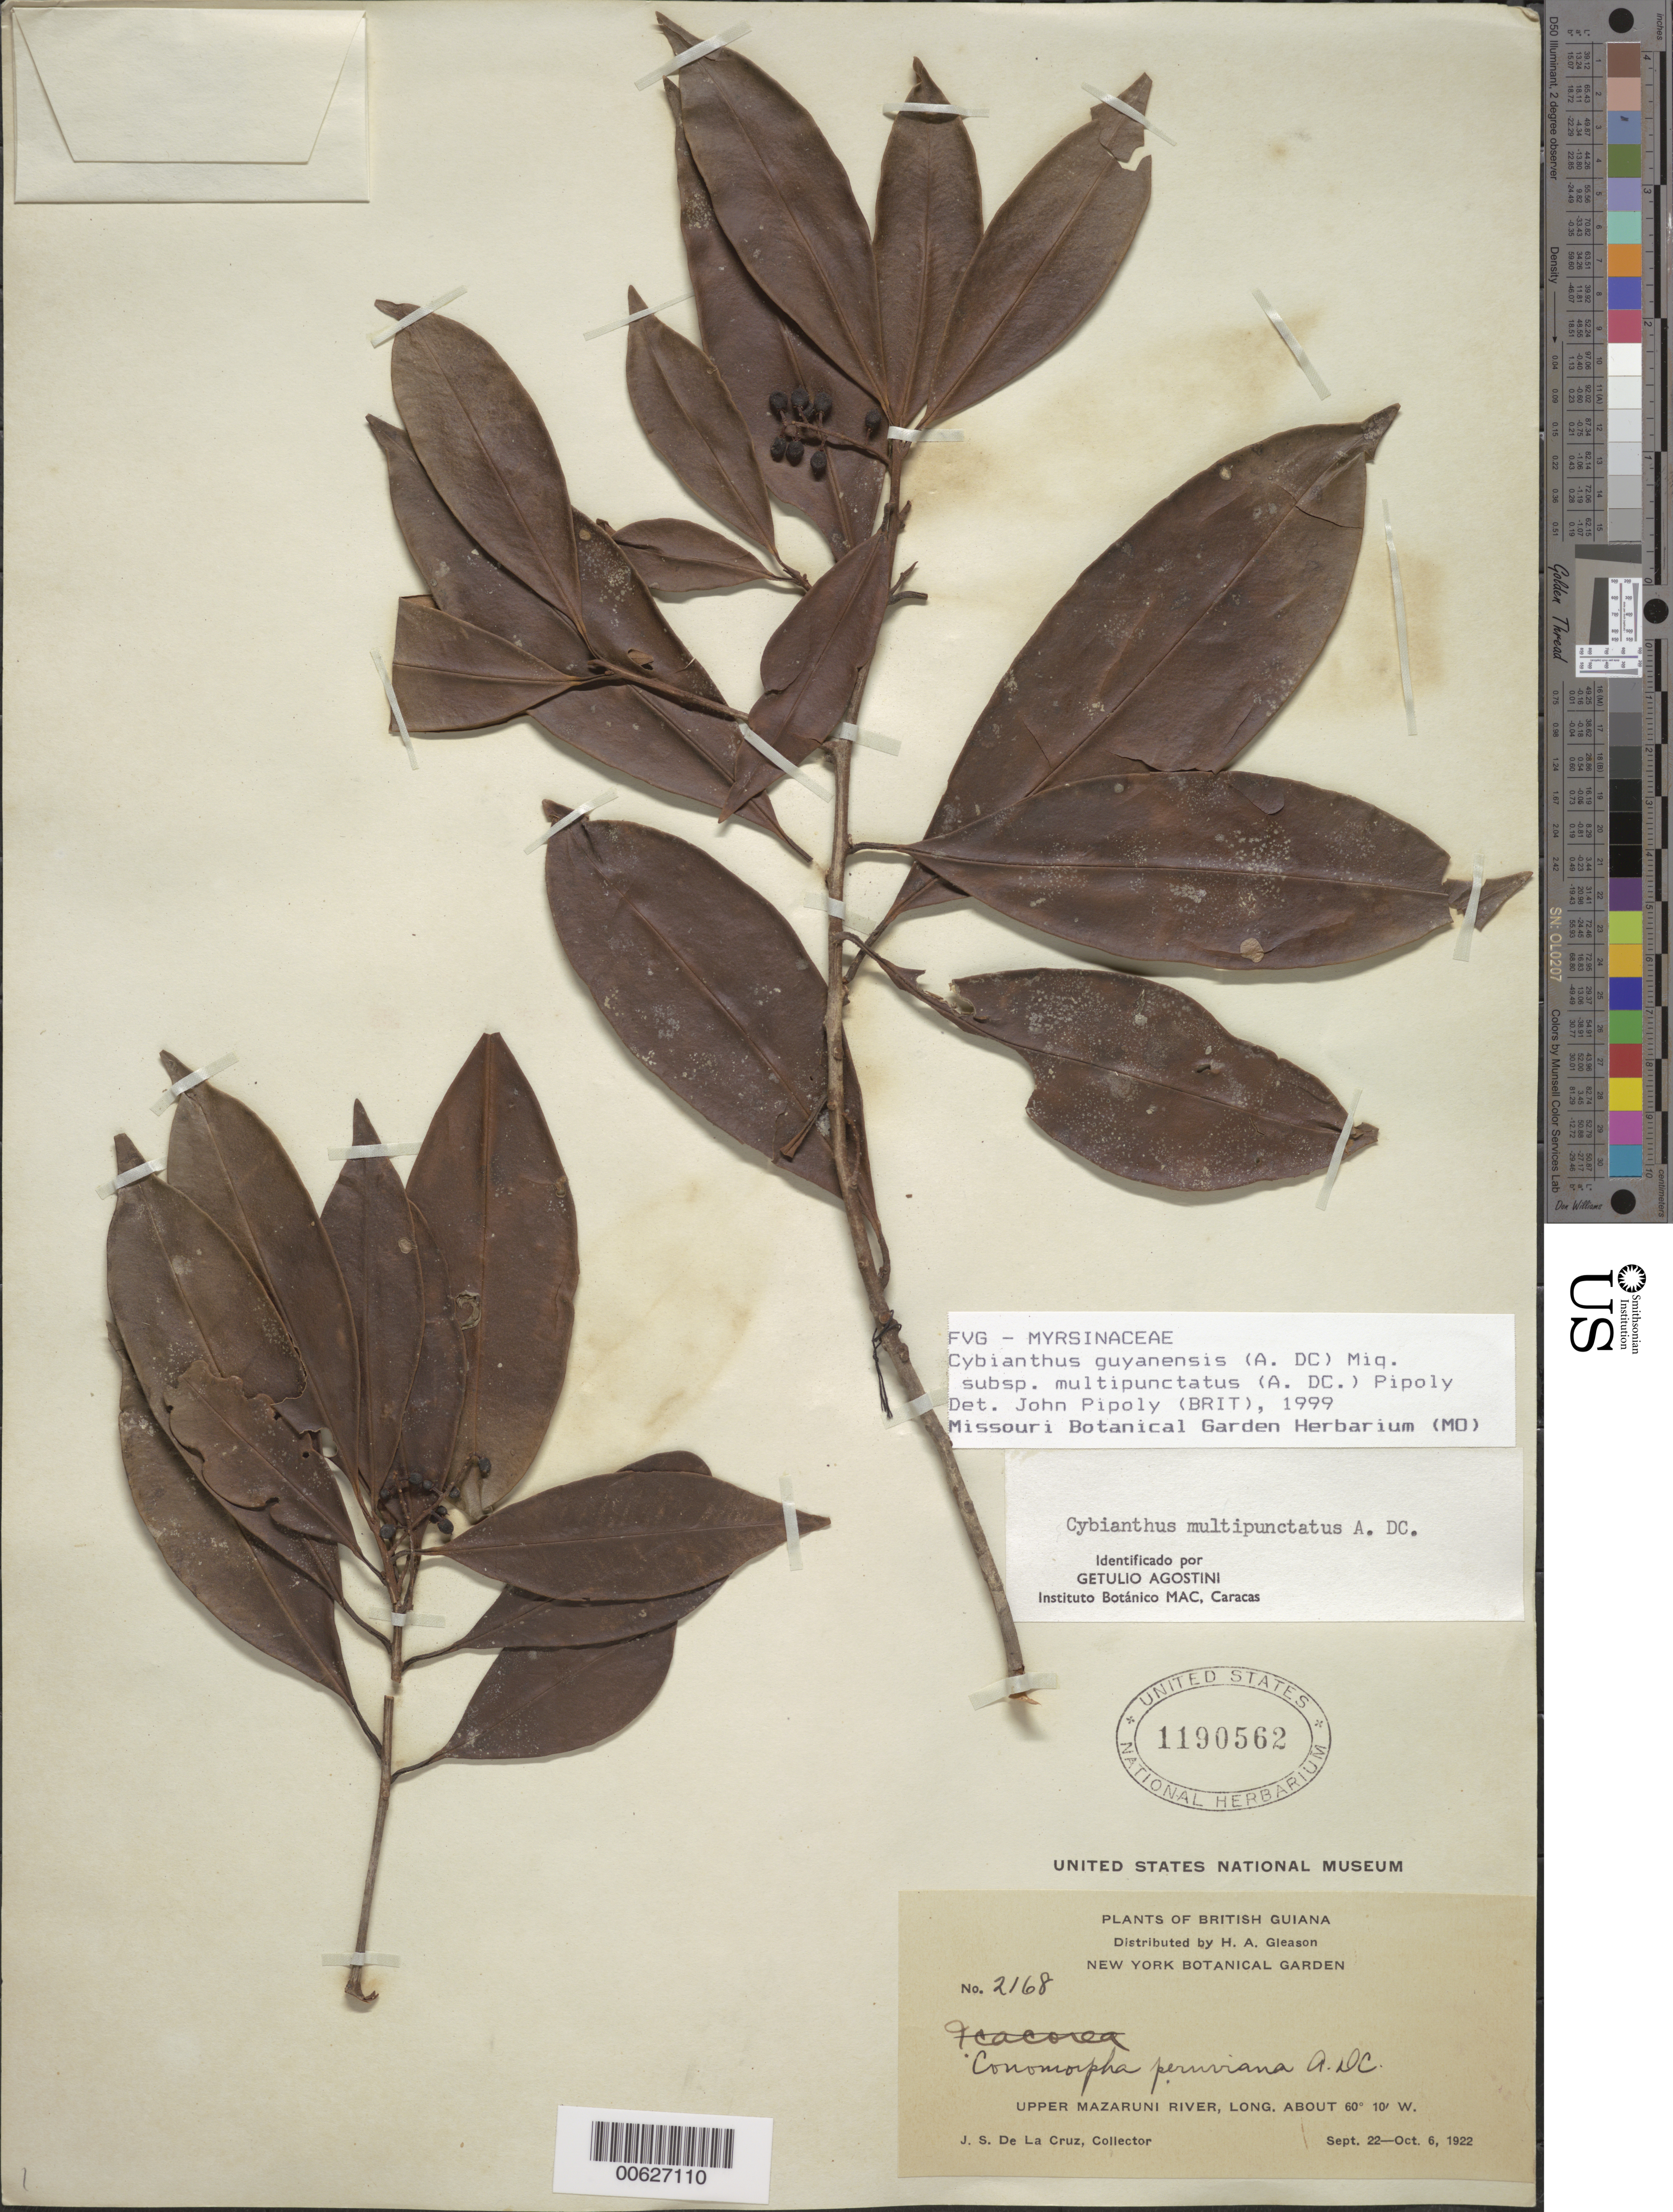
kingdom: Plantae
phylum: Tracheophyta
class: Magnoliopsida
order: Ericales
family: Primulaceae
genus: Cybianthus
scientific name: Cybianthus guyanensis subsp. multipunctatus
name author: (A. DC.) Pipoly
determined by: Pipoly, J. J., III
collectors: J. S. de la Cruz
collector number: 2168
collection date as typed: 22-Sep-22 to 6-Oct-22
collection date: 1922-09-22/1922-10-06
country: Guyana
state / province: Cuyuni-Mazaruni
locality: Upper Mazaruni R.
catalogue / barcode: US 1190562